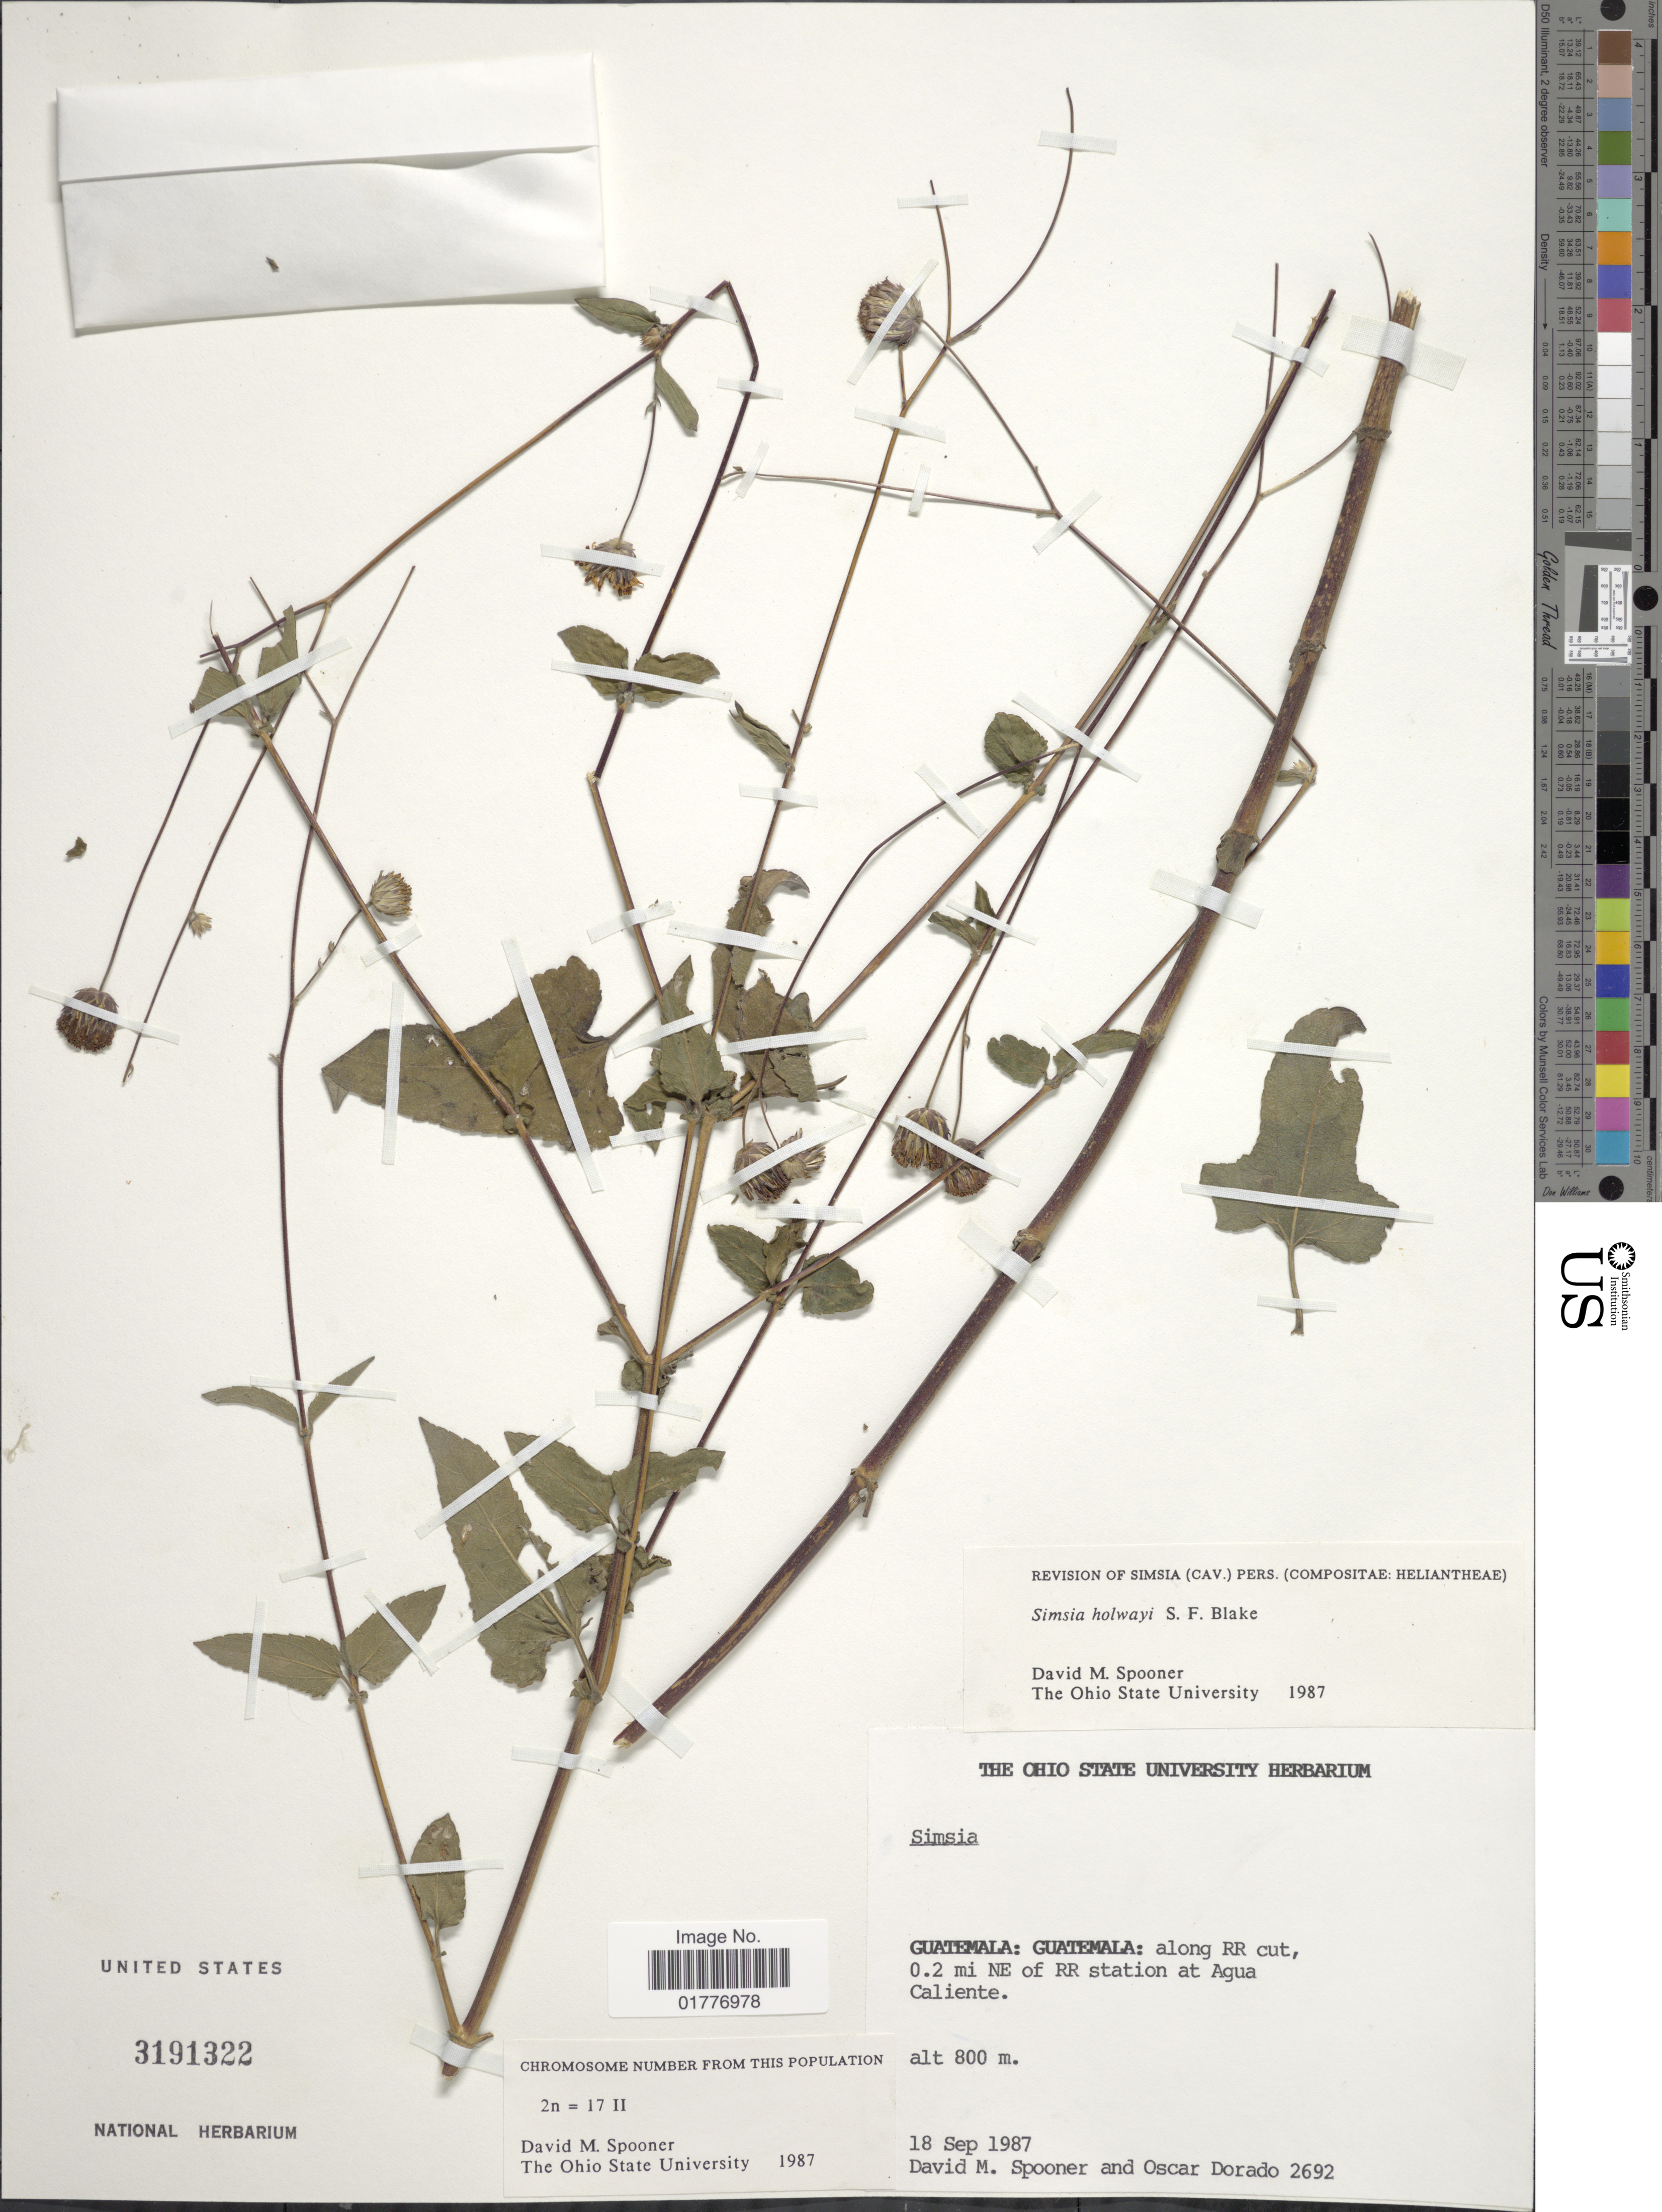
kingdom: Plantae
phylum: Tracheophyta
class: Magnoliopsida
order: Asterales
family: Asteraceae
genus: Simsia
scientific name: Simsia holwayi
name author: S.F. Blake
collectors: D. Spooner & O. R. Dorado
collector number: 2692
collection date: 1987-09-18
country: Guatemala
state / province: Guatemala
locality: Guatemala: along RR cut, 0.2 mi NE RR station at Agua Caliente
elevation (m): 800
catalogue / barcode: US 3191322